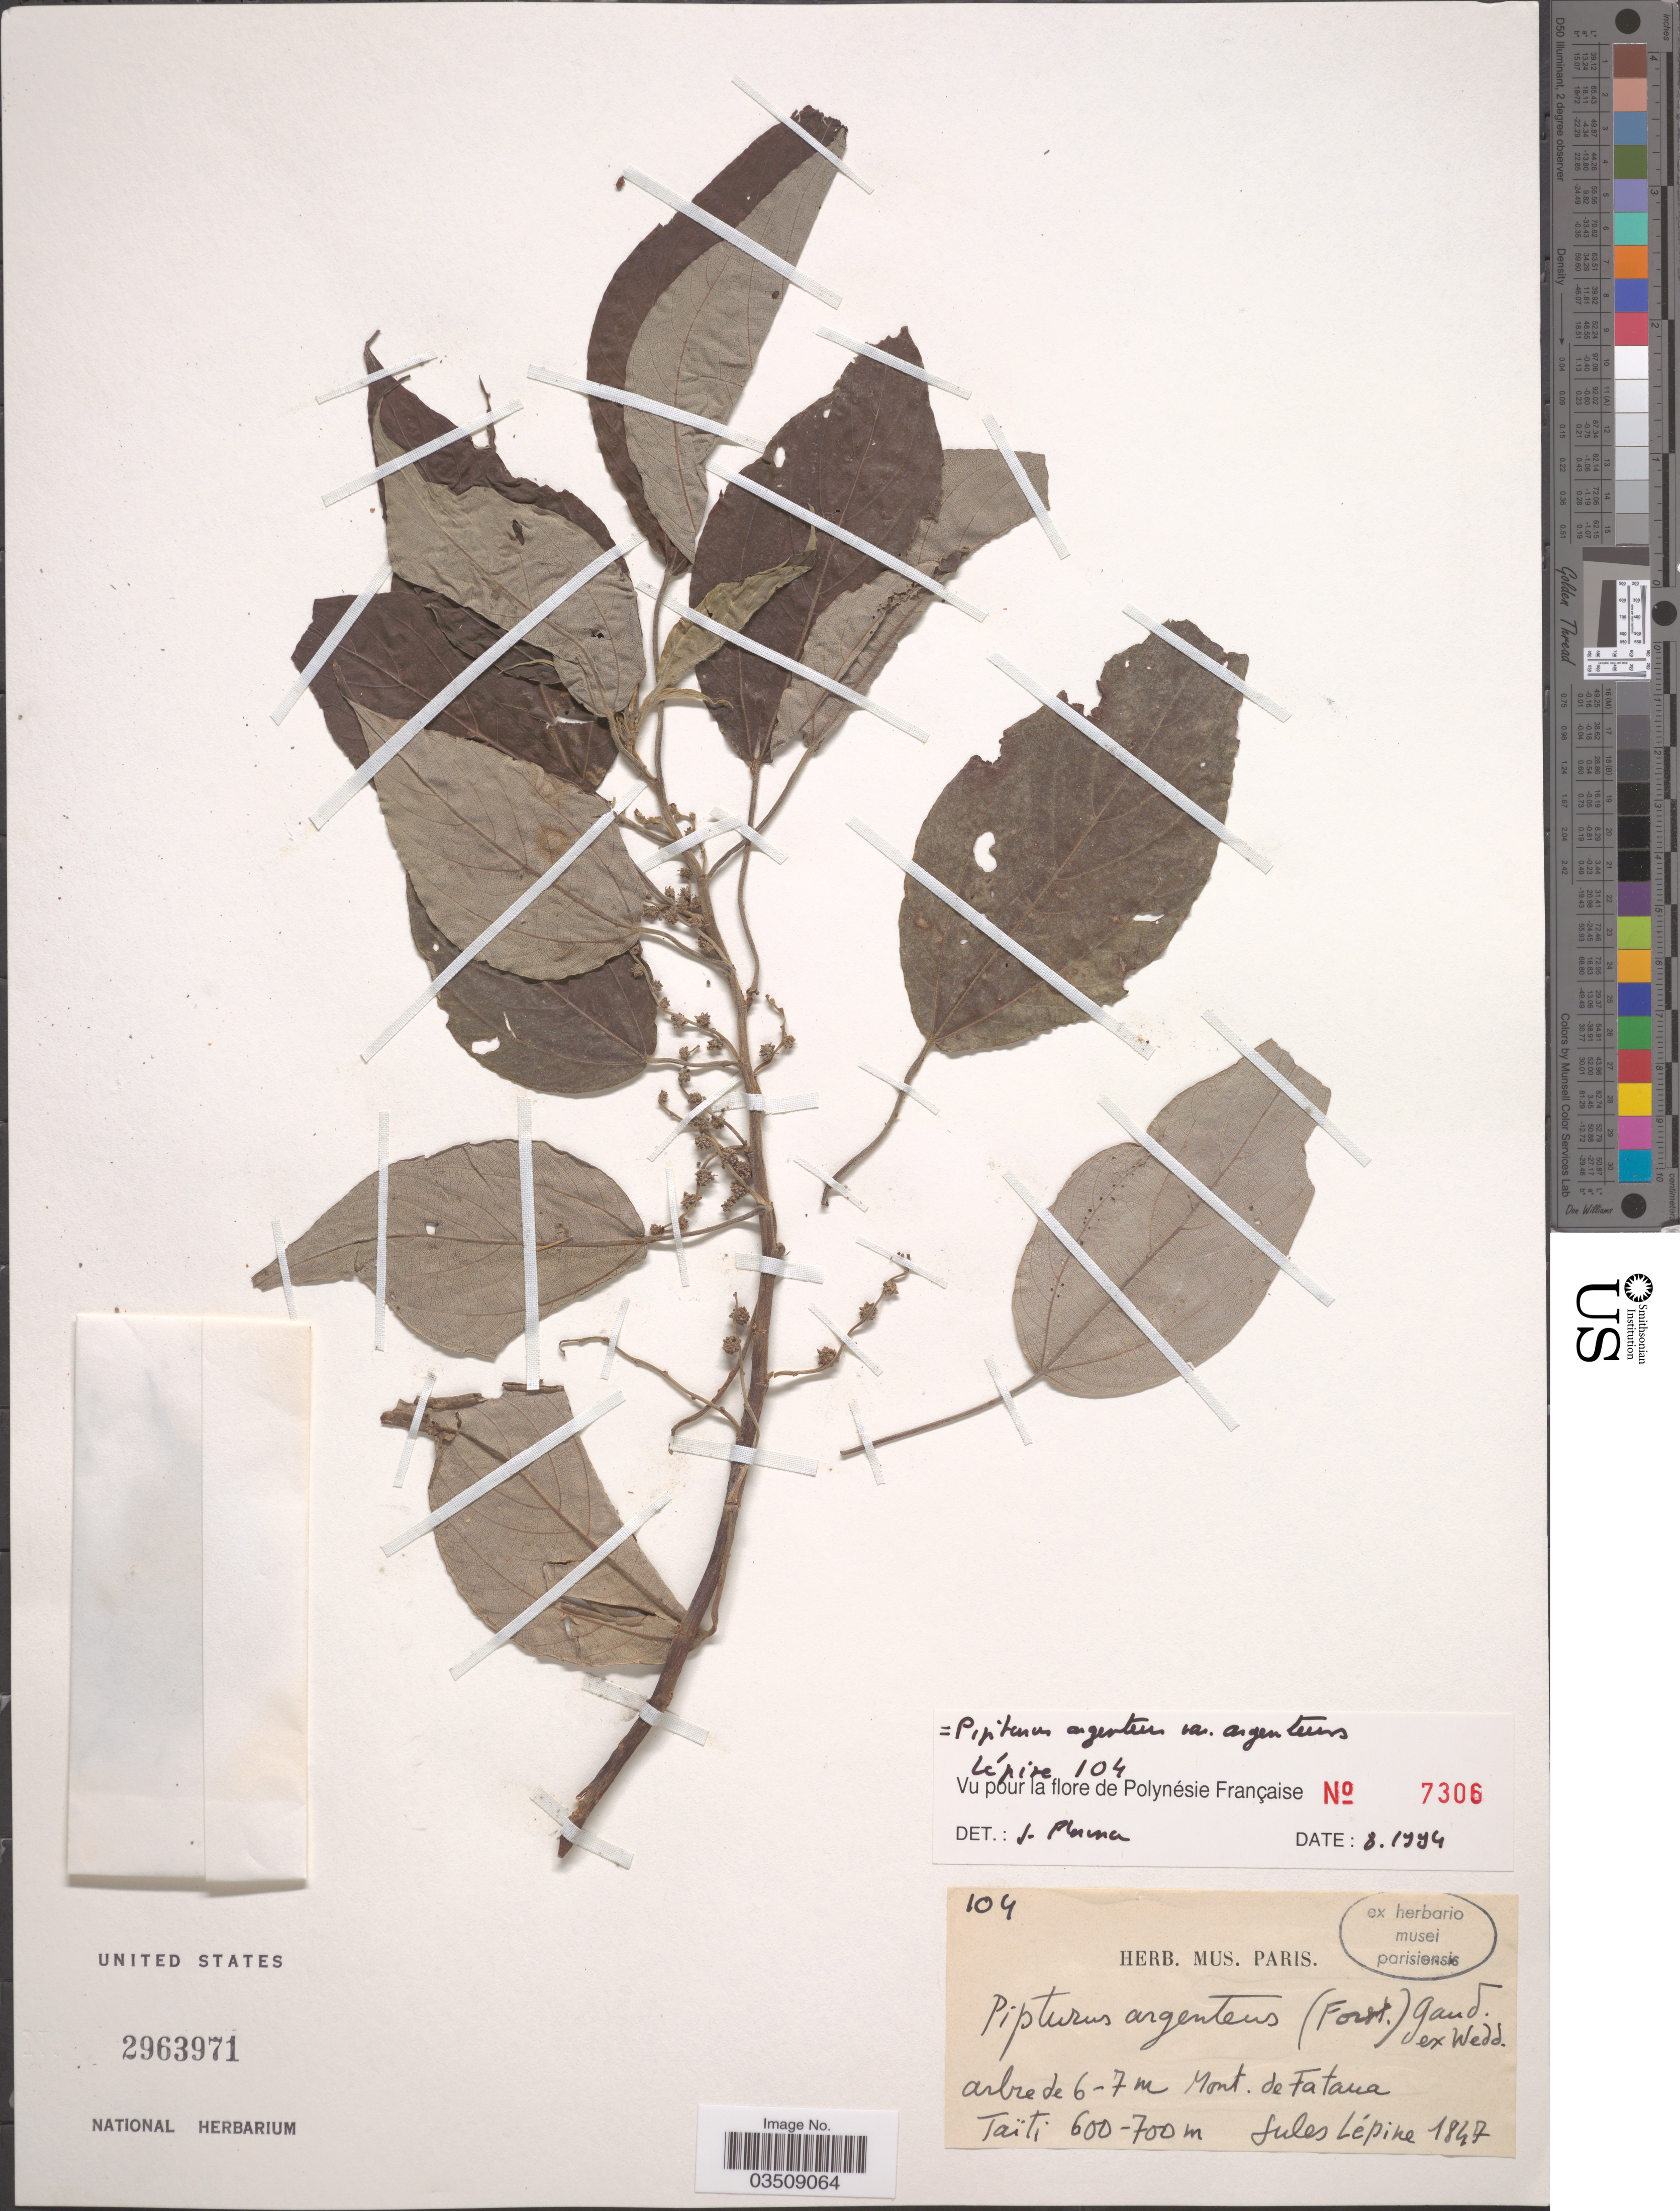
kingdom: Plantae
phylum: Tracheophyta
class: Magnoliopsida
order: Rosales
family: Urticaceae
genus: Pipturus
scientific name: Pipturus argenteus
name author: (G. Forst.) Wedd.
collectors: J. Lepine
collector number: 104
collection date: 1847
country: French Polynesia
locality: Mont. de Fatana. Taïti.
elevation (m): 600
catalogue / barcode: US 2963971